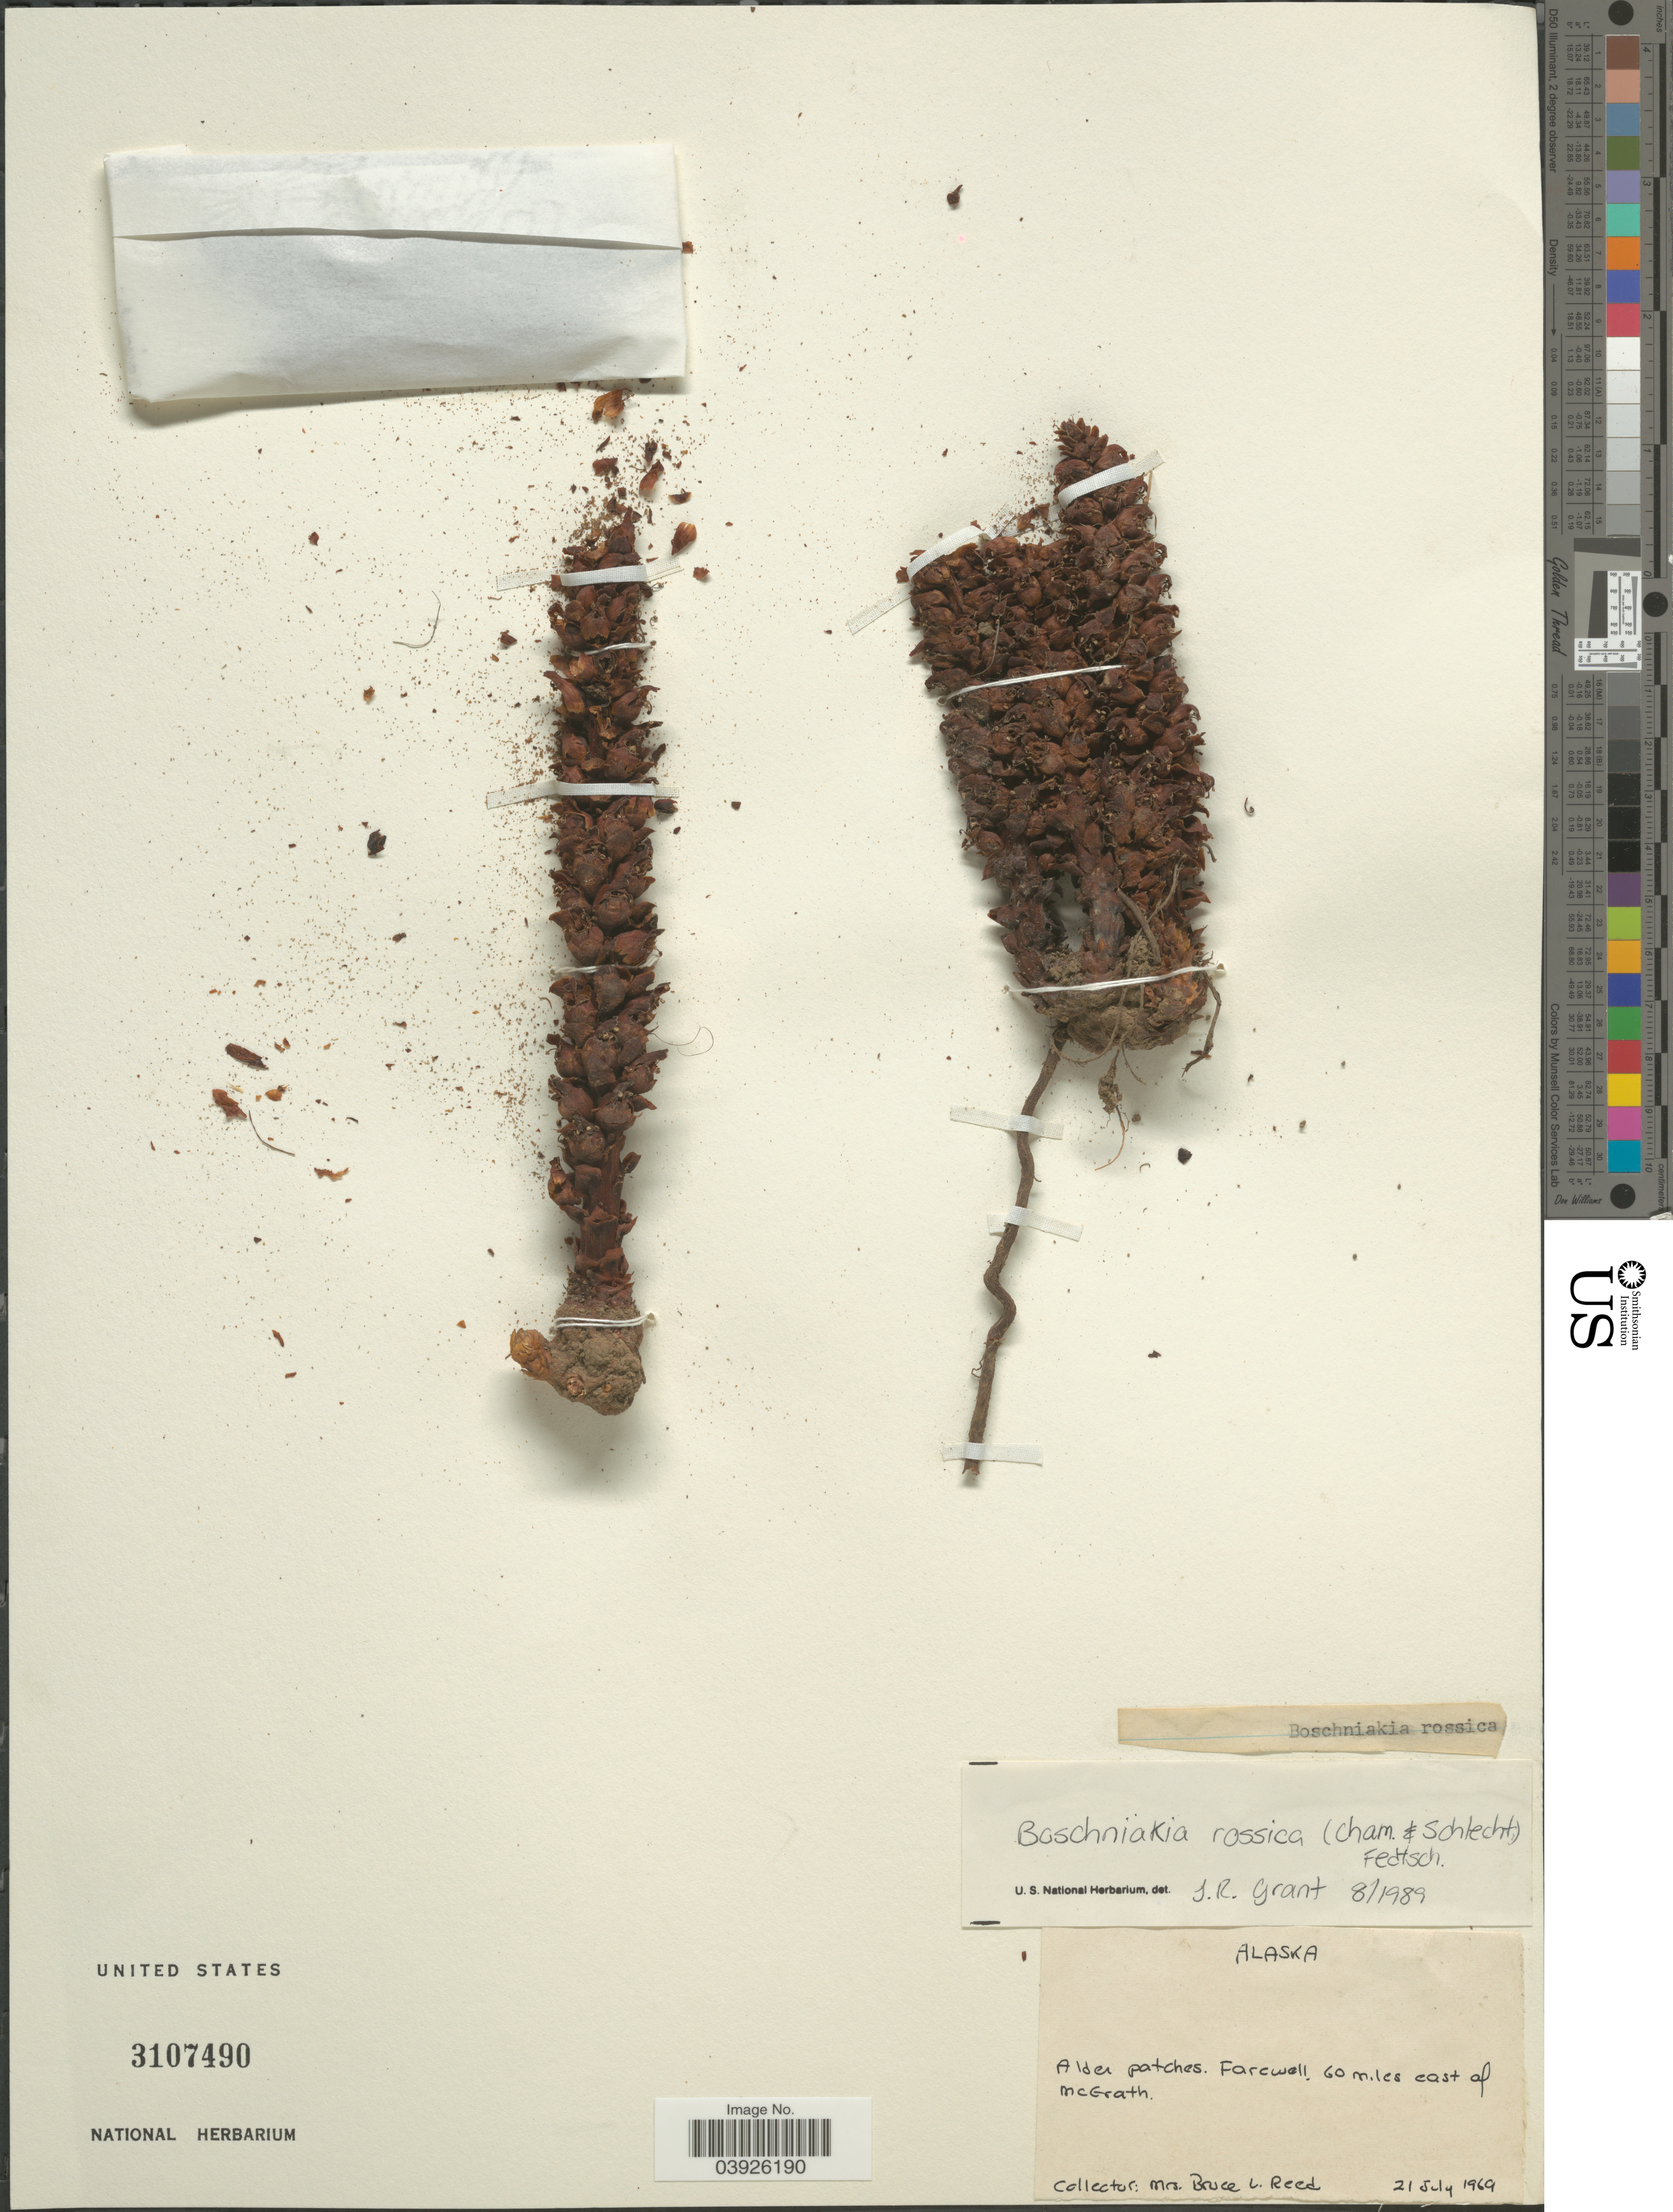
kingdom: Plantae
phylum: Tracheophyta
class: Magnoliopsida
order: Lamiales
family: Orobanchaceae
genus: Boschniakia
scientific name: Boschniakia rossica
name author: (Cham. & Schltdl.) B. Fedtsch.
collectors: B. Reed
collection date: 1969-07-21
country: United States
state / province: Alaska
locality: Alder patches. Farewell, 60 miles east of McGrath.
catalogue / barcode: US 3107490